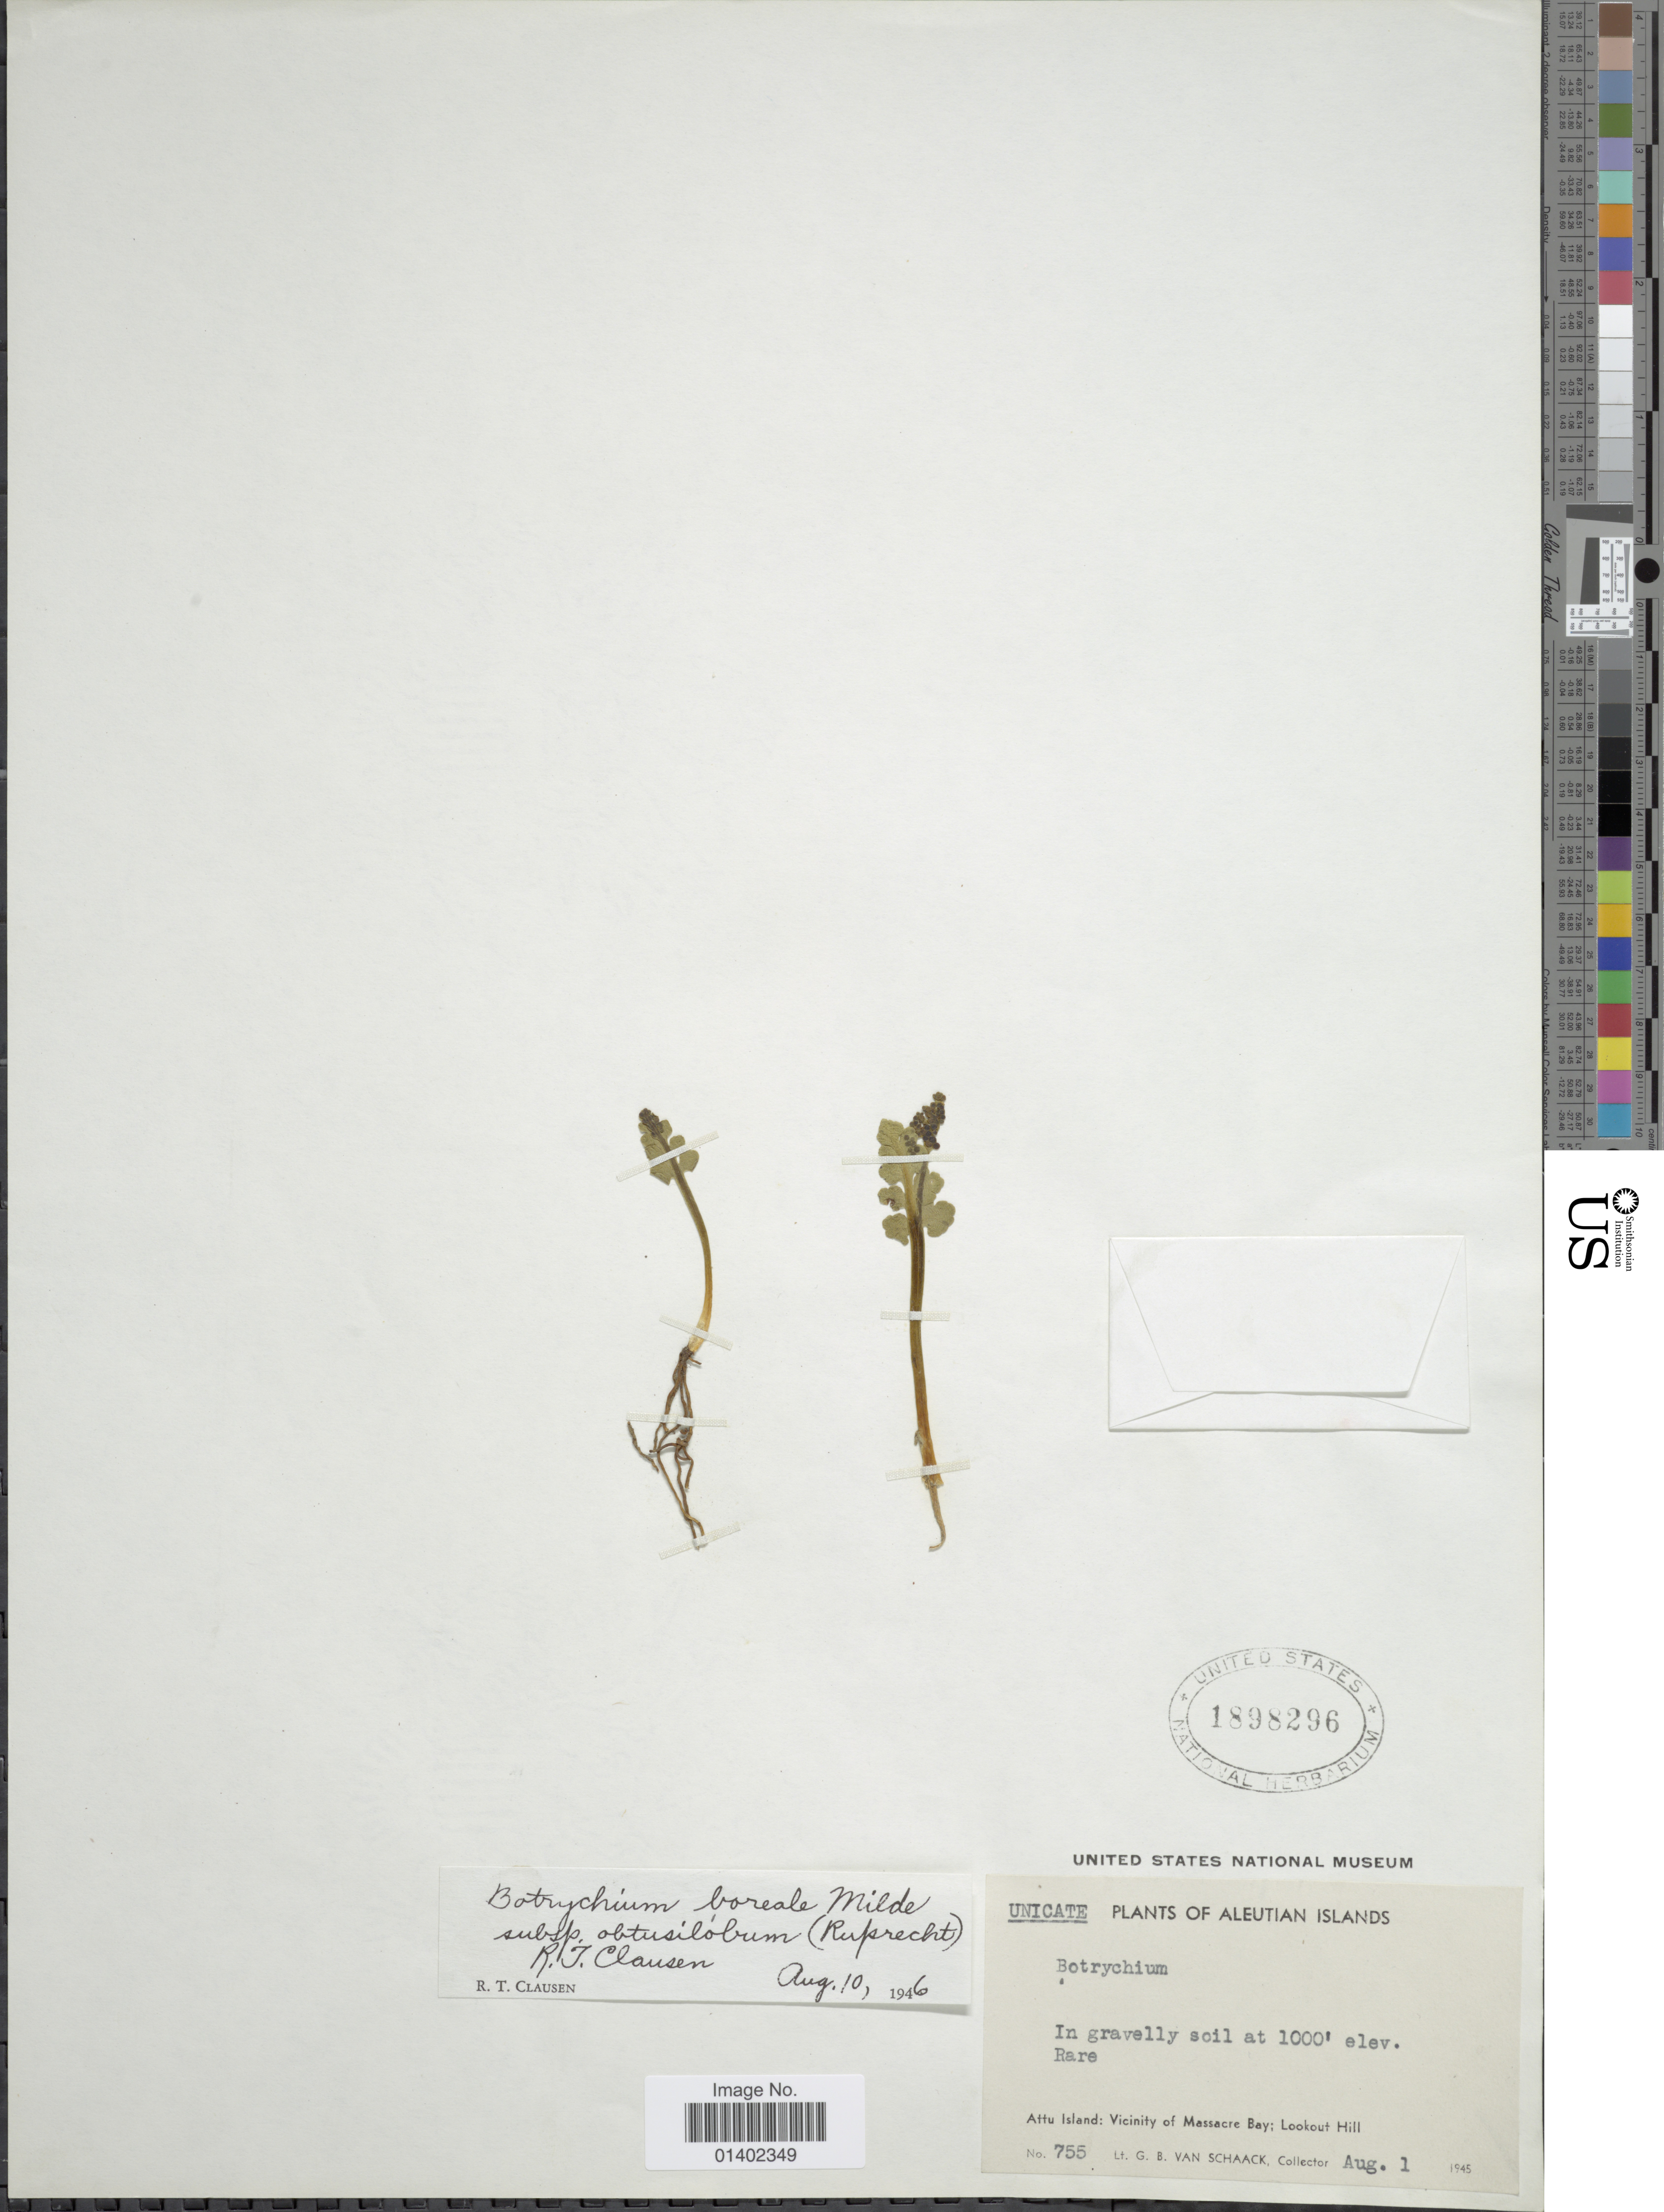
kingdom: Plantae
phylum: Tracheophyta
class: Polypodiopsida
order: Ophioglossales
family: Ophioglossaceae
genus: Botrychium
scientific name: Botrychium pinnatum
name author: H. St. John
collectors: G. Van Schaack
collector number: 755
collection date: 1945-08-01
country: United States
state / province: Alaska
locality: Aleutian Islands, Attu Island: Vicinity of Massacre Bay; Lookout Hill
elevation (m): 305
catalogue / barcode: US 1898296